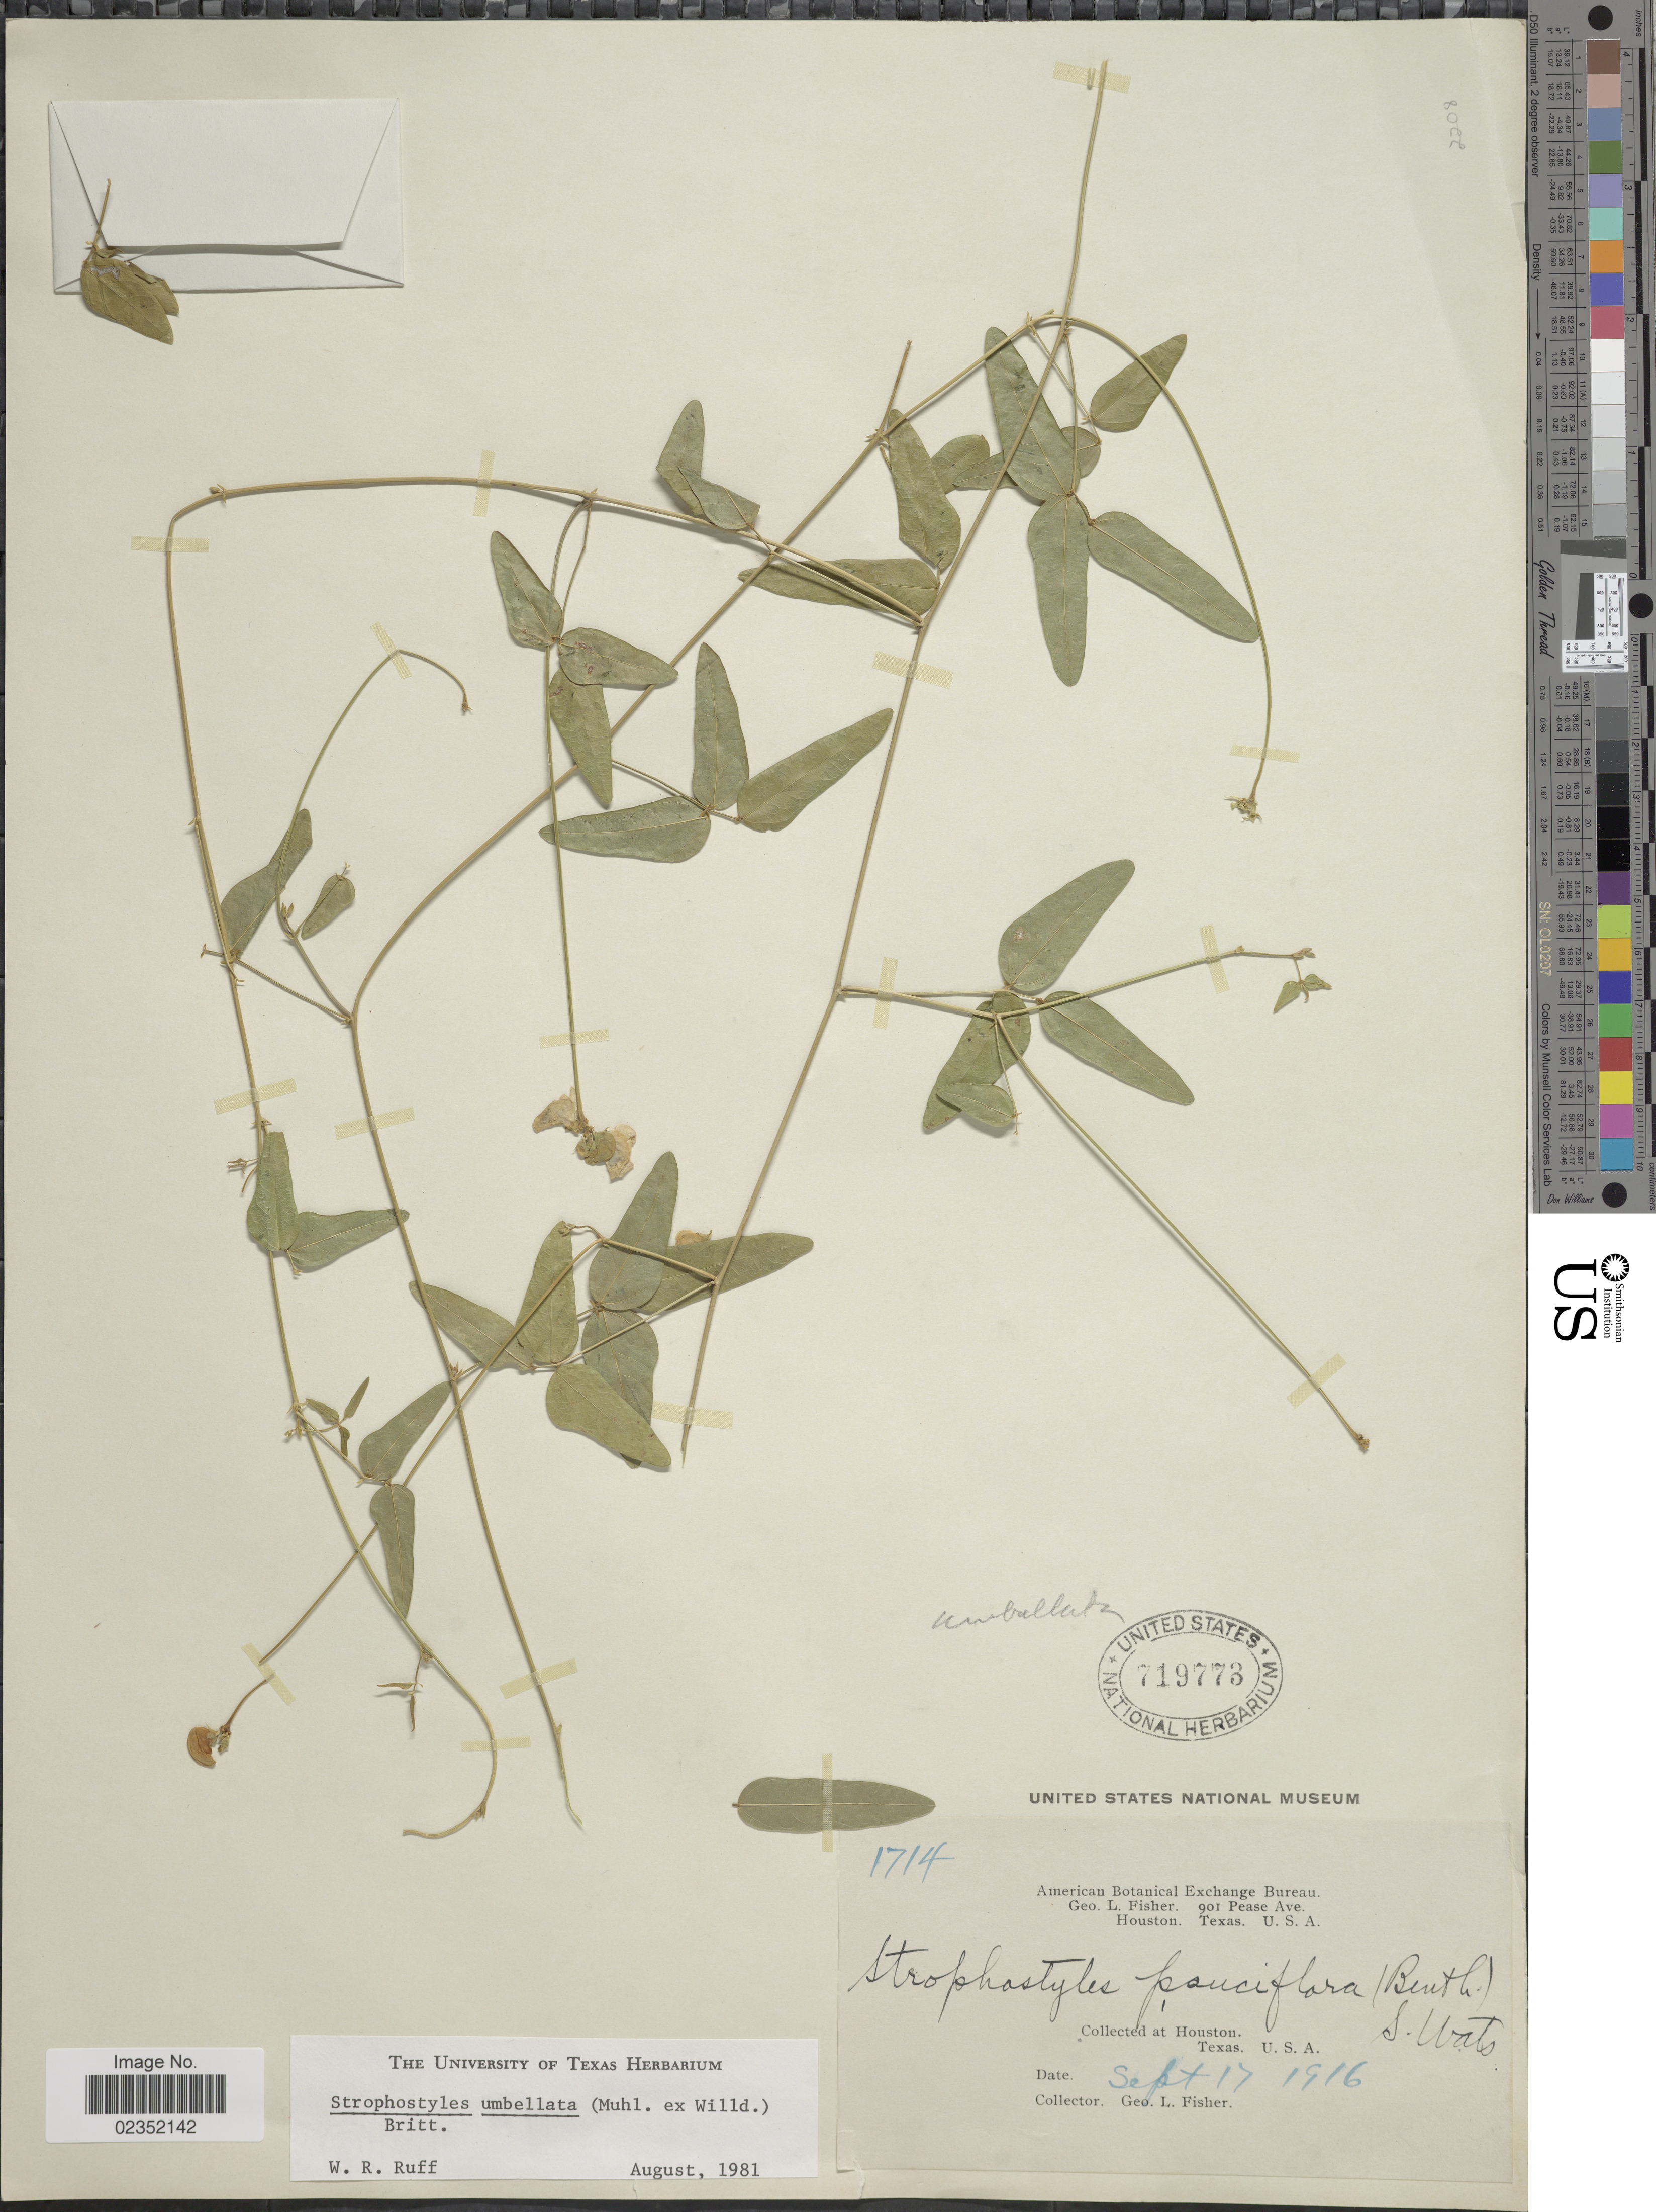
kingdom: Plantae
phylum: Tracheophyta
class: Magnoliopsida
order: Fabales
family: Fabaceae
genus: Strophostyles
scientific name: Strophostyles umbellata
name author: (Muhl. ex Willd.) Britton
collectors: G. L. Fisher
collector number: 1714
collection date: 1916-09-17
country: United States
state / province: Texas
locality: Houston, Texas. U.S.A.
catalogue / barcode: US 719773